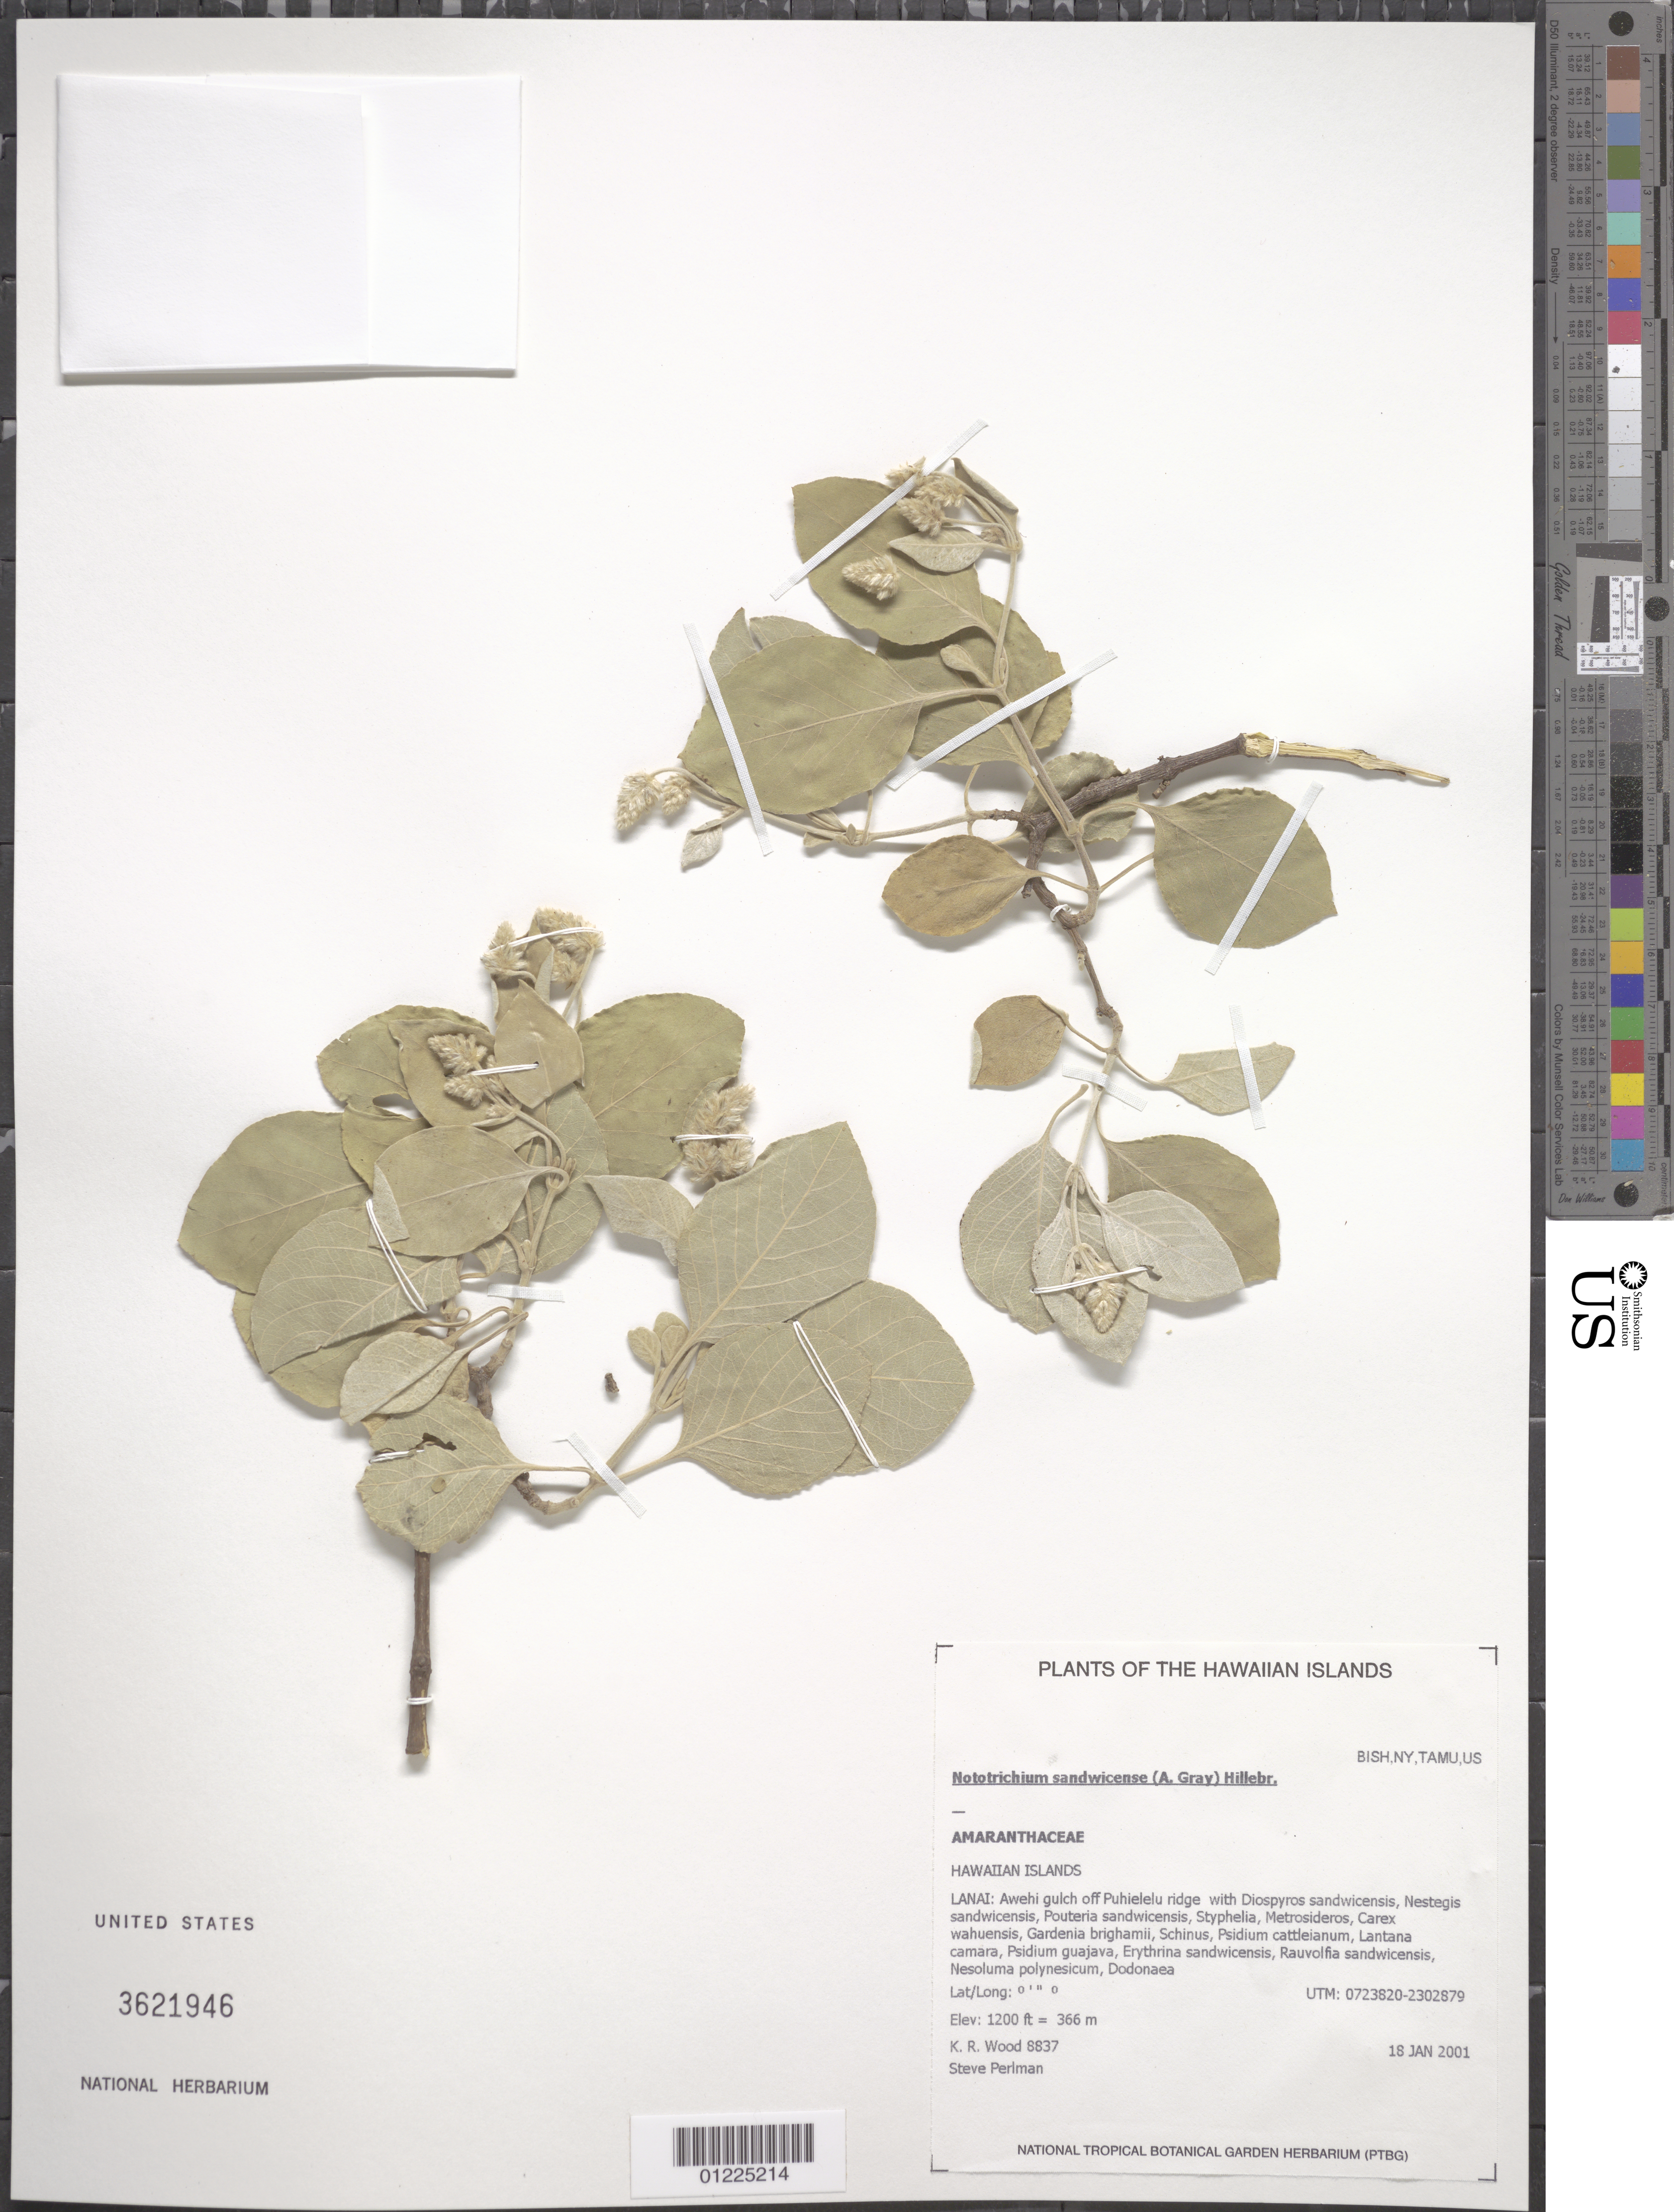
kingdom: Plantae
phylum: Tracheophyta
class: Magnoliopsida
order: Caryophyllales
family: Amaranthaceae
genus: Achyranthes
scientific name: Achyranthes sandwicensis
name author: (A. Gray) Di Vincenzo et al.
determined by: Wagner, W. L., (BOT), Smithsonian Institution - National Museum of Natural History (UNITED STATES)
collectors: K. R. Wood & S. Perlman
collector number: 8837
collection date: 2001-01-18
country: United States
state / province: Hawaii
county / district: Maui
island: Lana'i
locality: Hawaiian Islands. Lanai: Awehi gulch off Puhielelu ridge. UTM: 0723820-2302879.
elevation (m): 366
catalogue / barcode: US 3621946